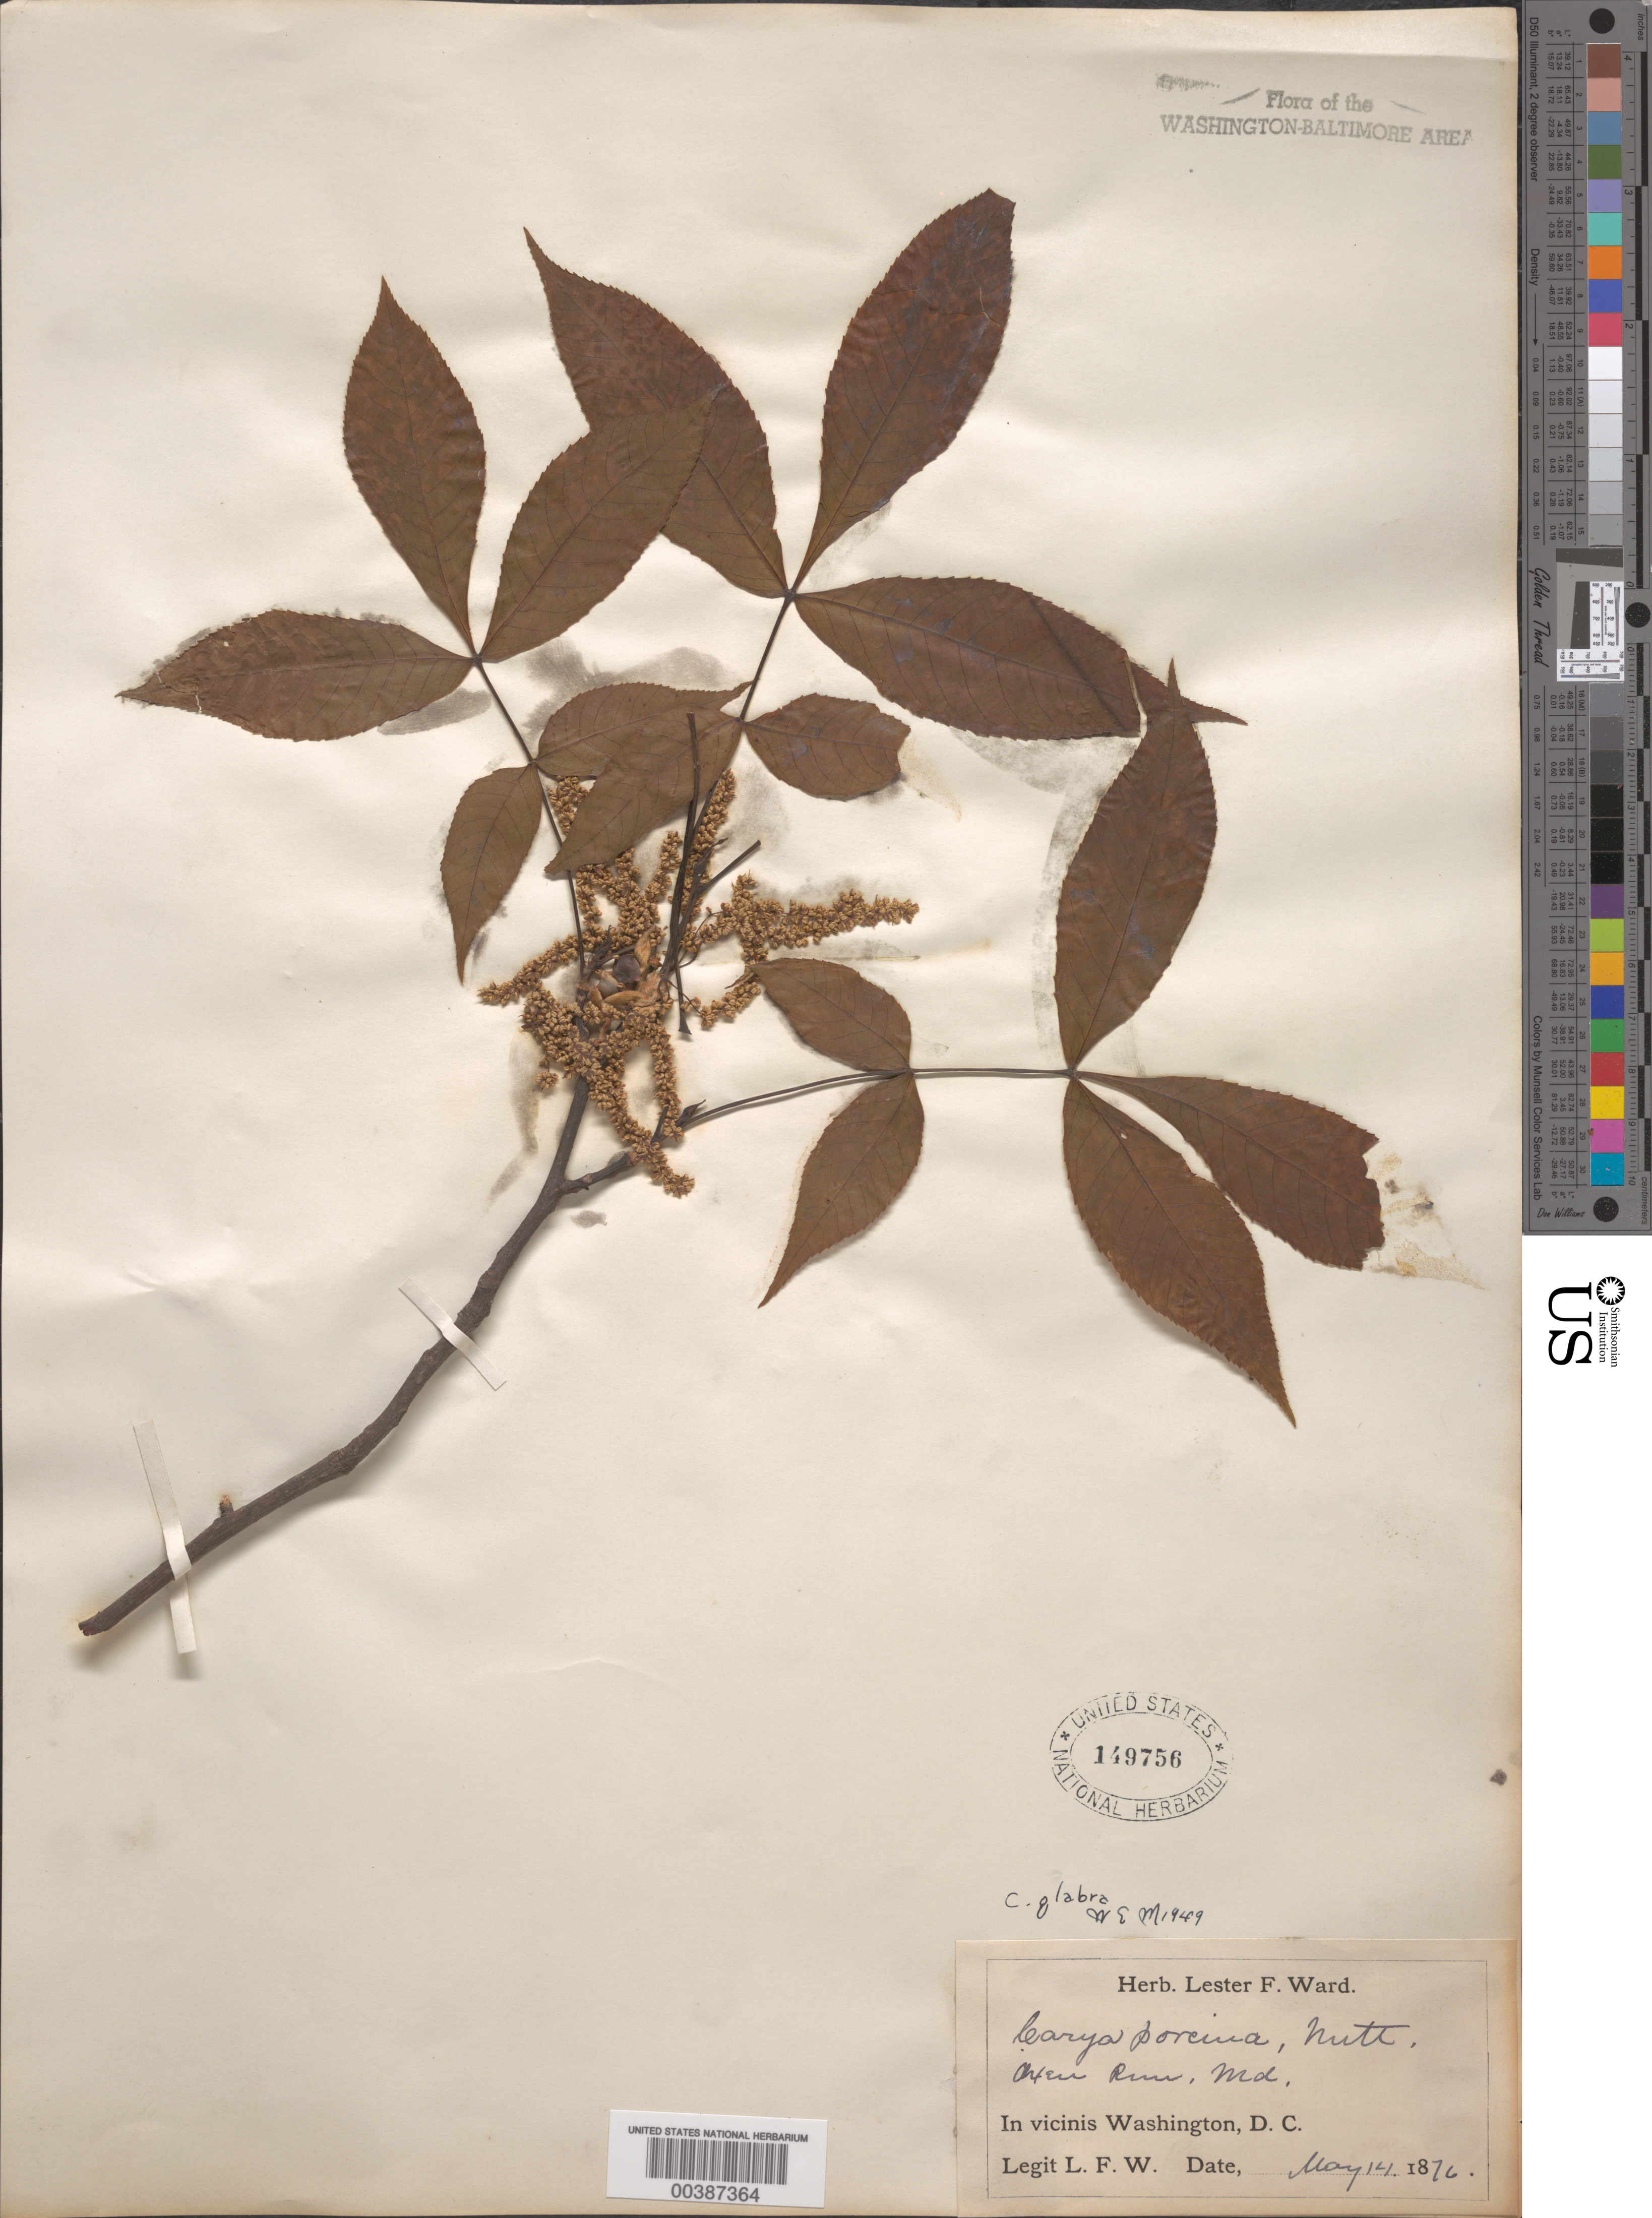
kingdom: Plantae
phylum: Tracheophyta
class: Magnoliopsida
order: Fagales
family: Juglandaceae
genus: Carya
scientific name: Carya glabra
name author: (Mill.) Sweet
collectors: L. F. Ward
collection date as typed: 14 May 1876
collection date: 1876-05-14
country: United States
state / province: Maryland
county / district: Prince George's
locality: Oxen Run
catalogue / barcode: US 149756